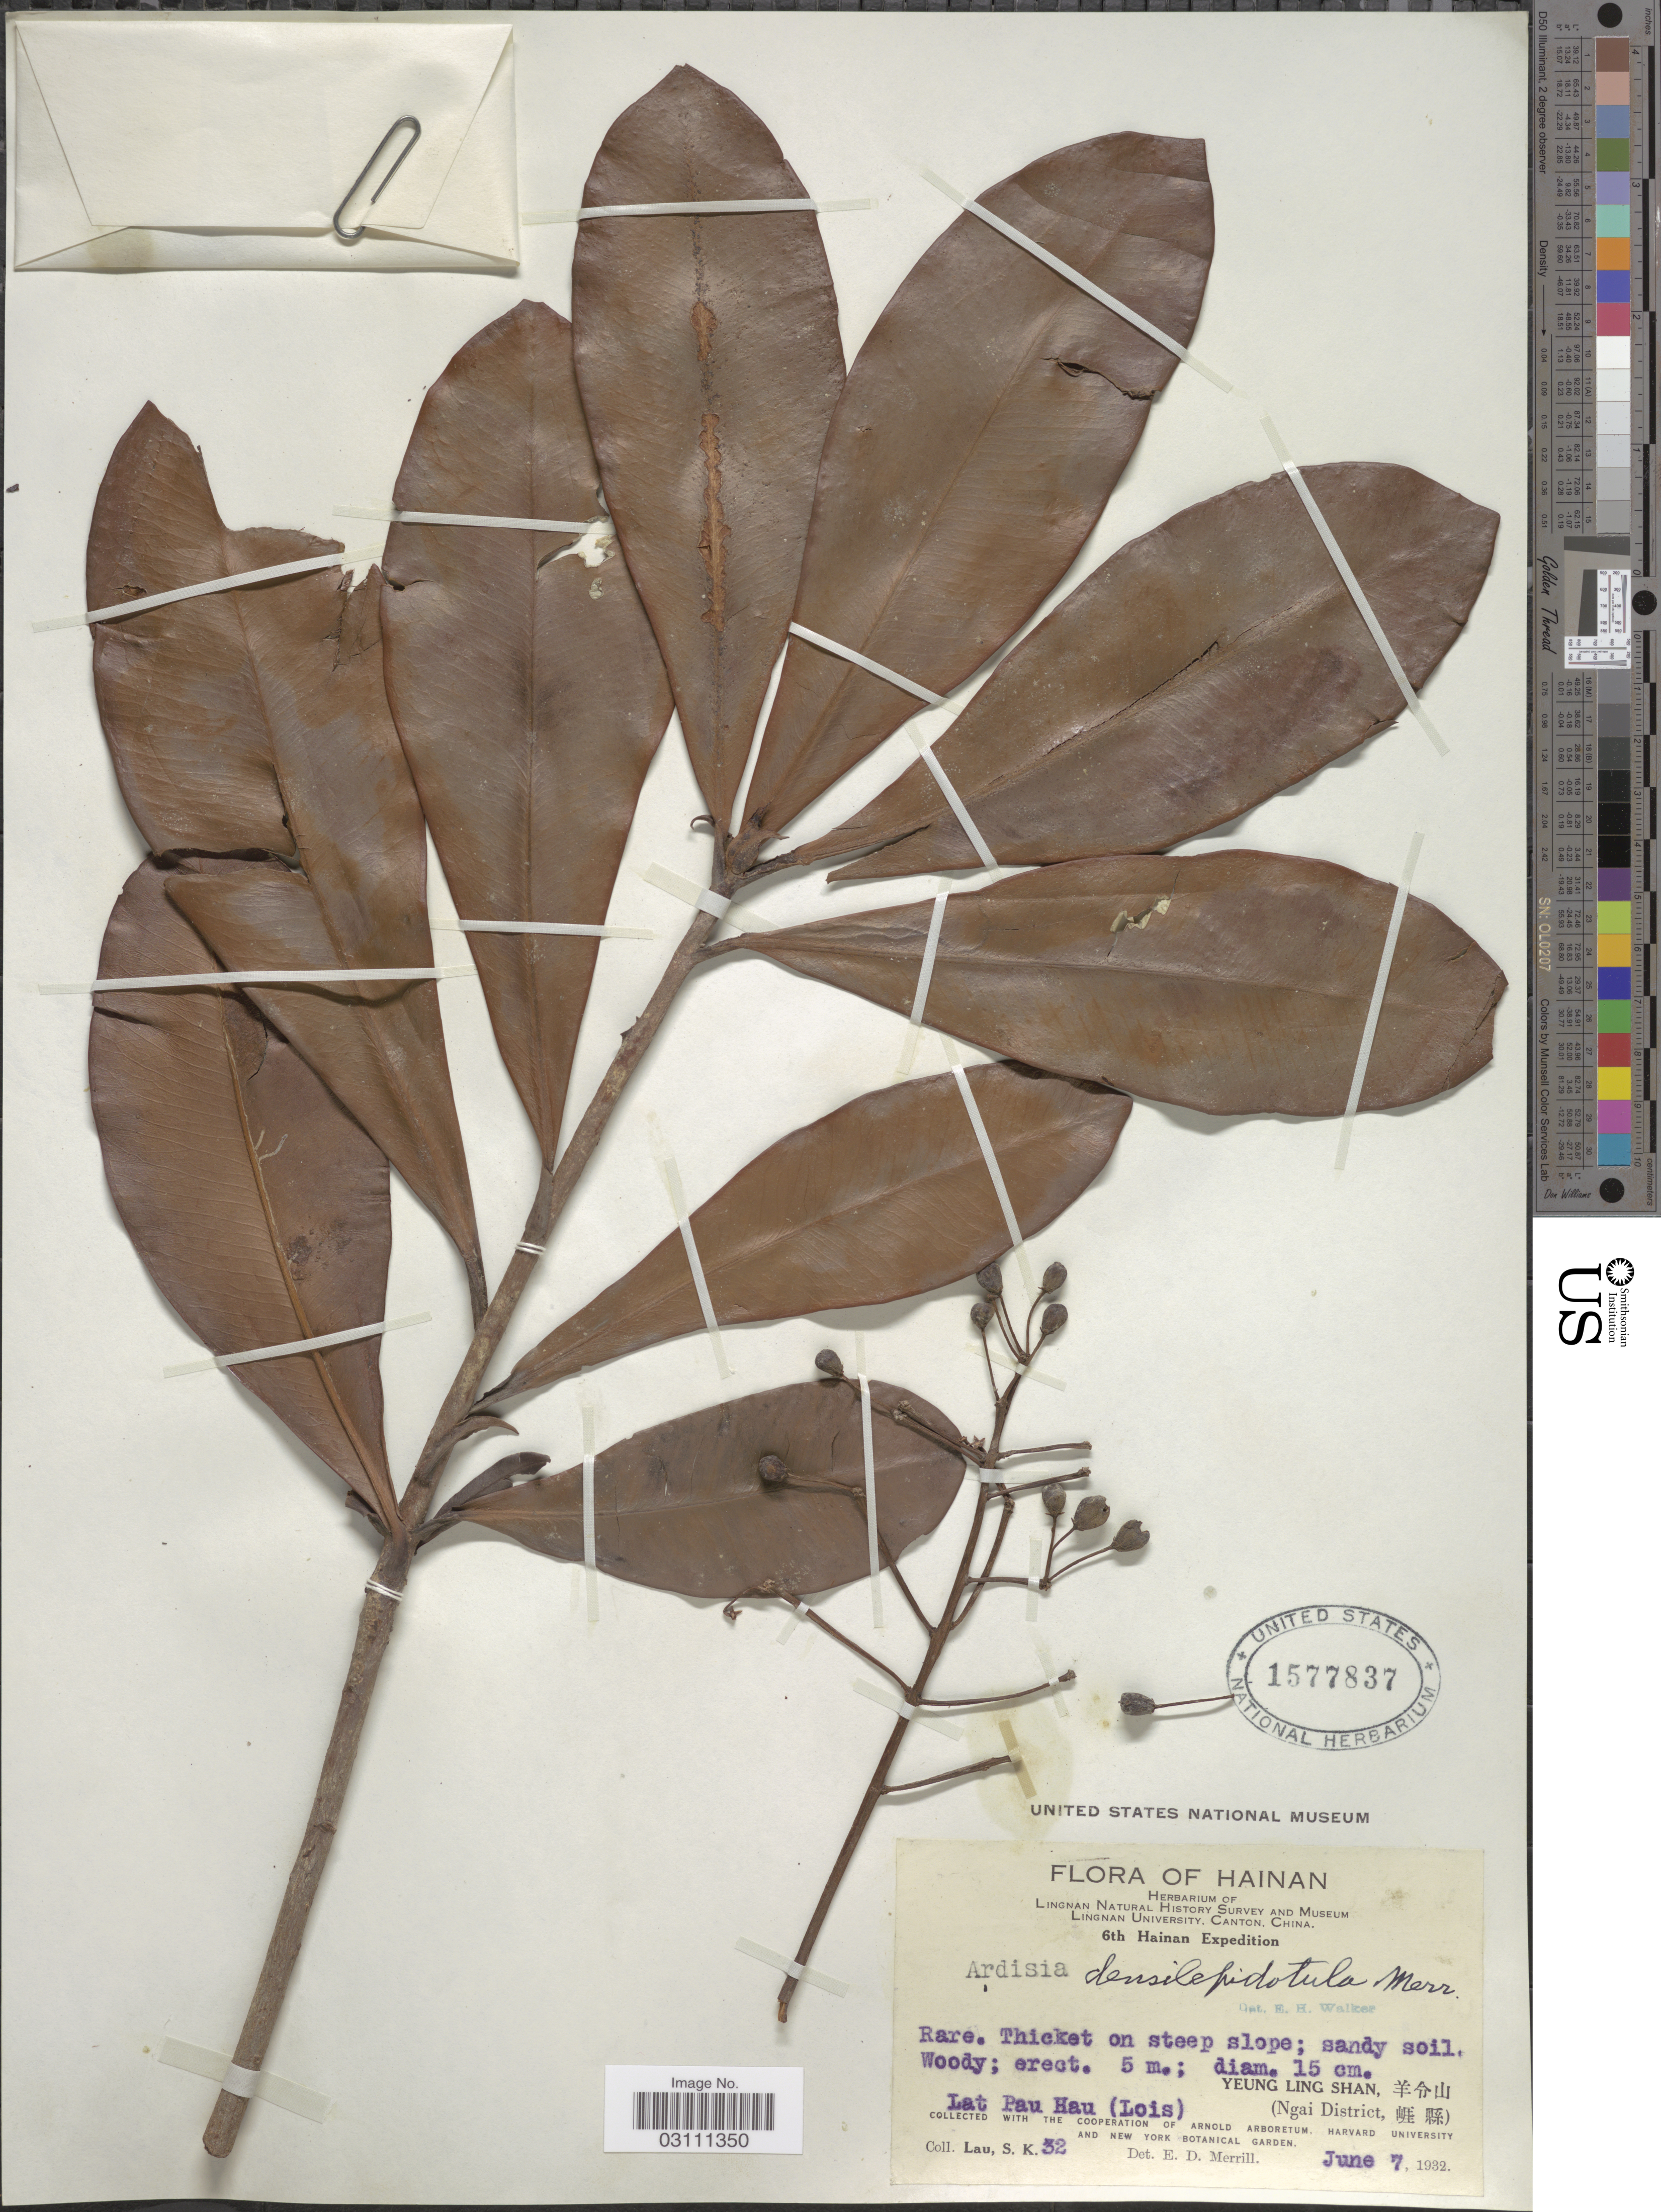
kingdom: Plantae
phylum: Tracheophyta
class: Magnoliopsida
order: Ericales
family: Primulaceae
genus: Ardisia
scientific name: Ardisia densilepidotula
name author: Merr.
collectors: S. K. Lau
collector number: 32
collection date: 1932-06-07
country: China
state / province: Hainan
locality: Yeung Ling ShanLat Pau Hau (Lois), (Ngai District).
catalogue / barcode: US 1577837